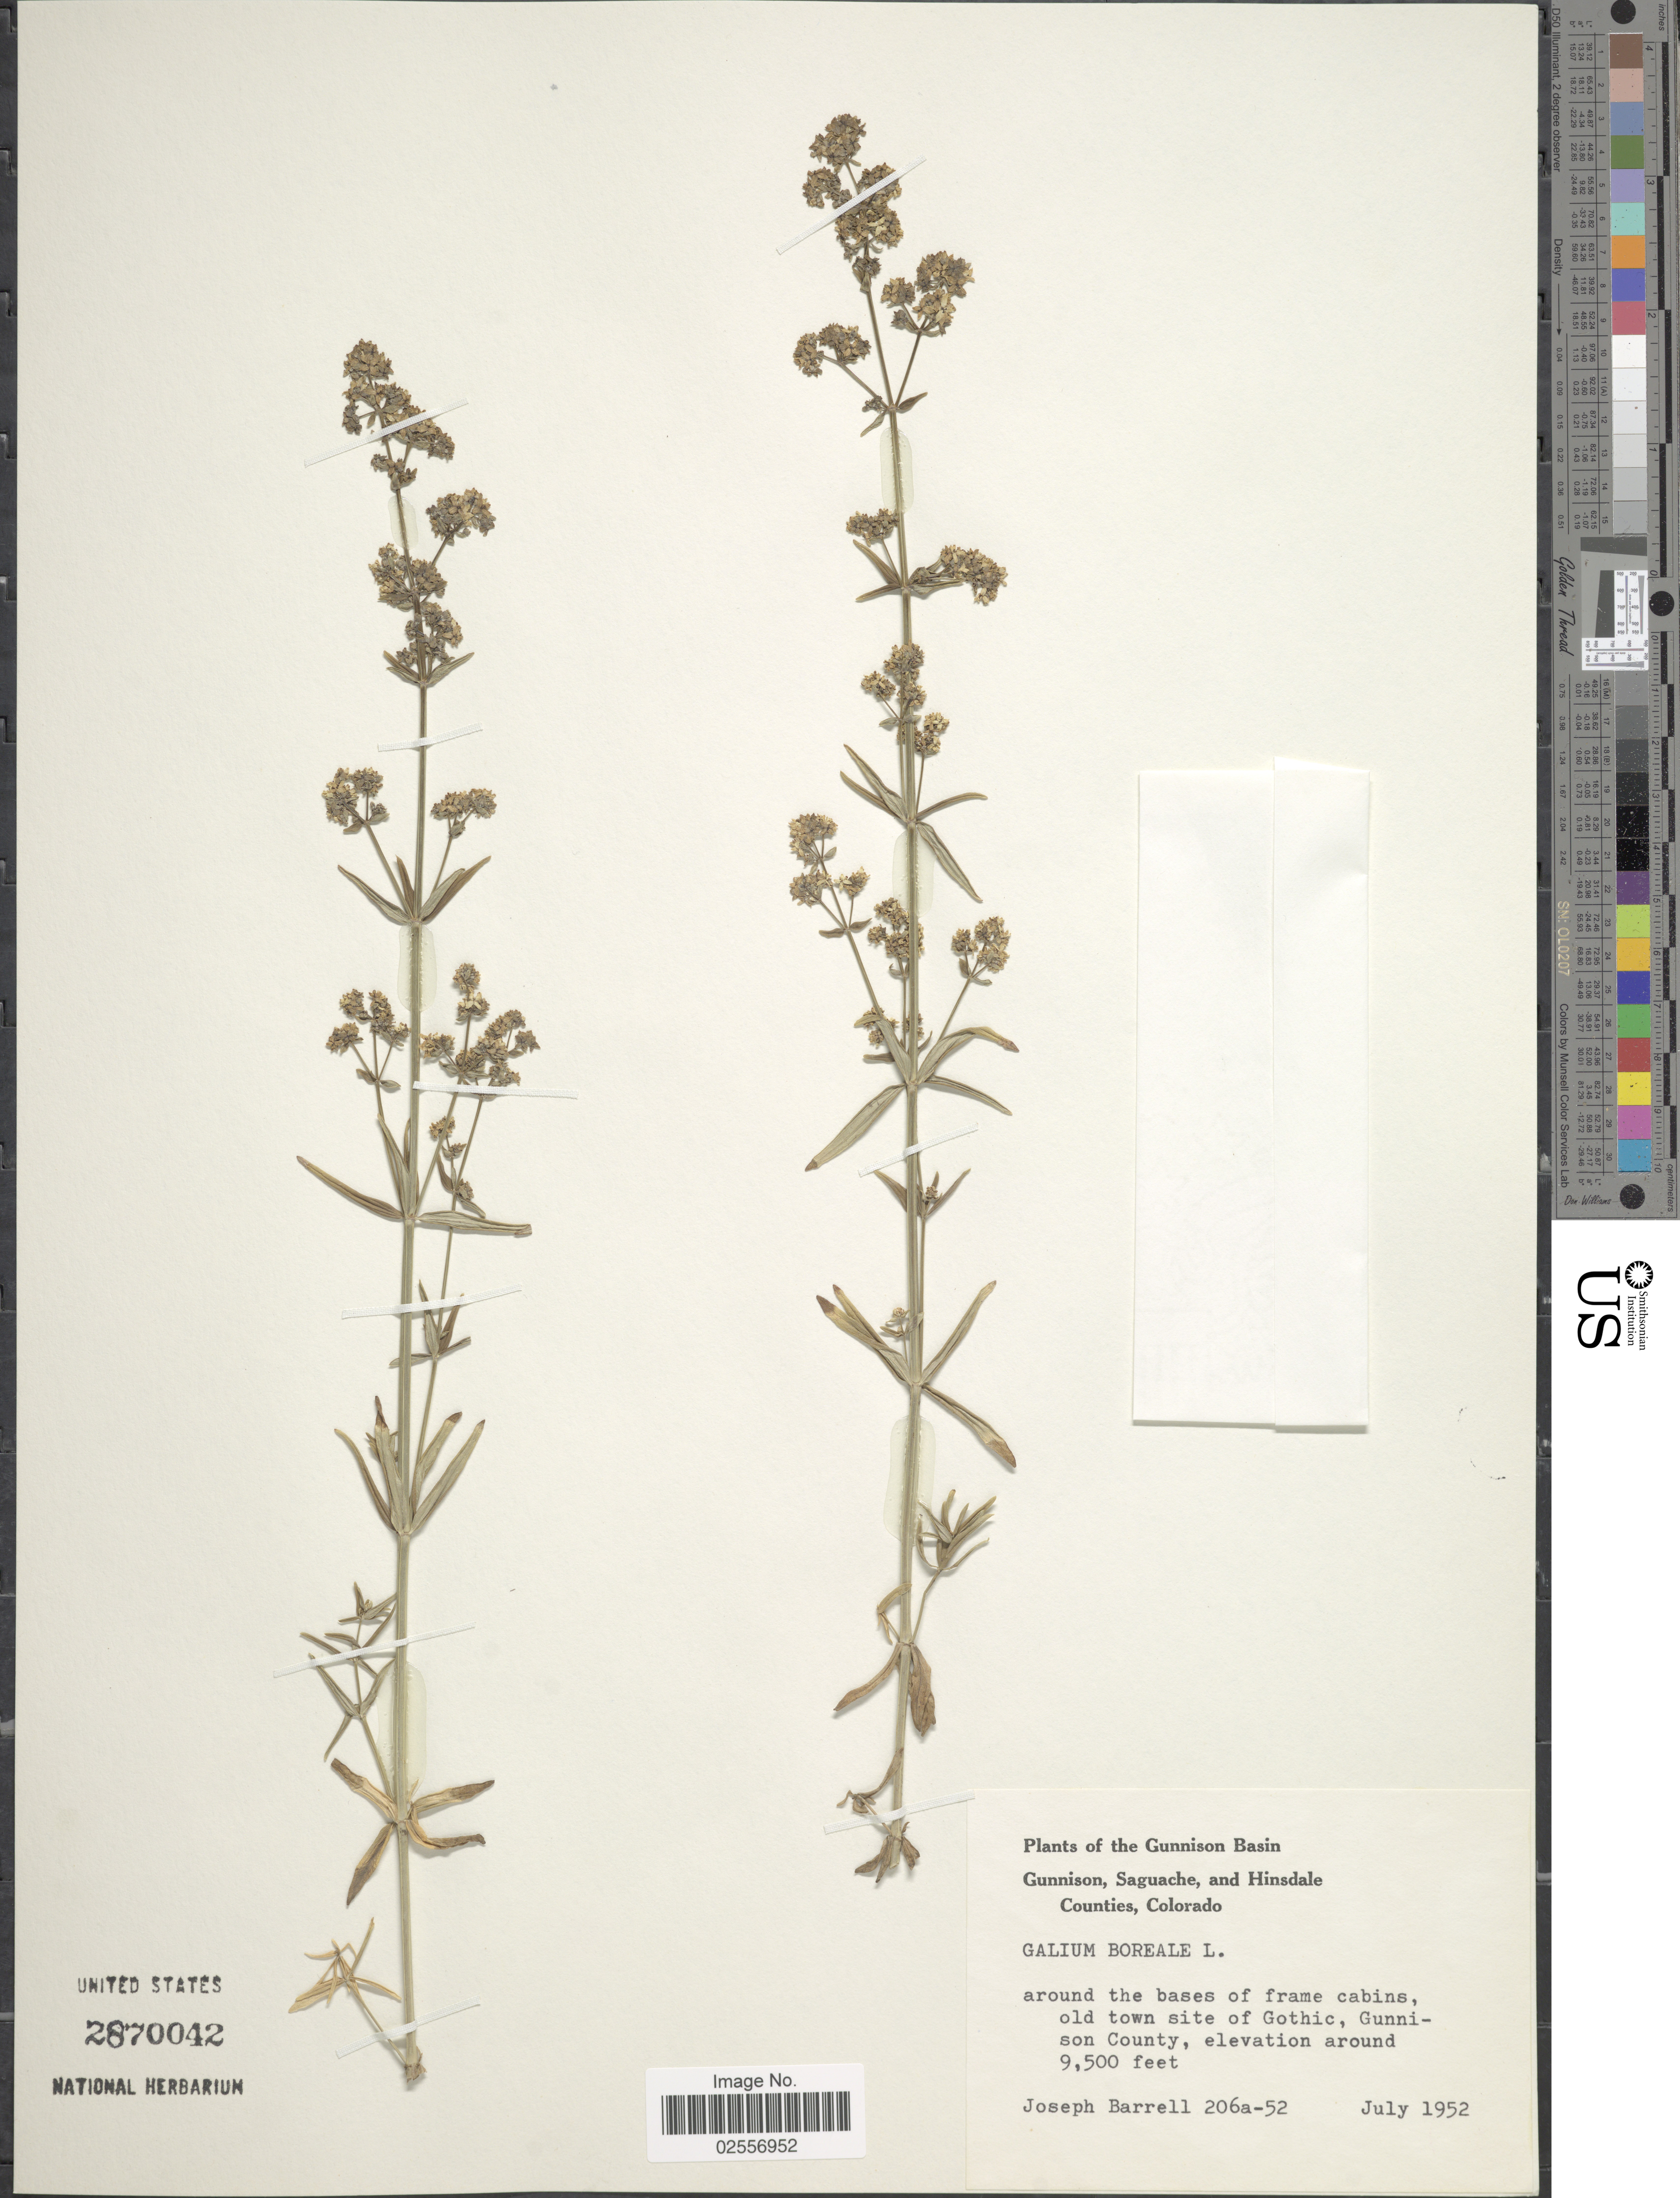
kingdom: Plantae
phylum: Tracheophyta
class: Magnoliopsida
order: Gentianales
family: Rubiaceae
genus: Galium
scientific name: Galium boreale L.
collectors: J. Barrell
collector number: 206a-52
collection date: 1952-07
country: United States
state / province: Colorado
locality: Gunnison Basin, Gunnison, Saguache, and Hinsdale Counties, around the base of frame cabins, old town site of Gothic, Gunnison County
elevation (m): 2896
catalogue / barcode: US 2870042